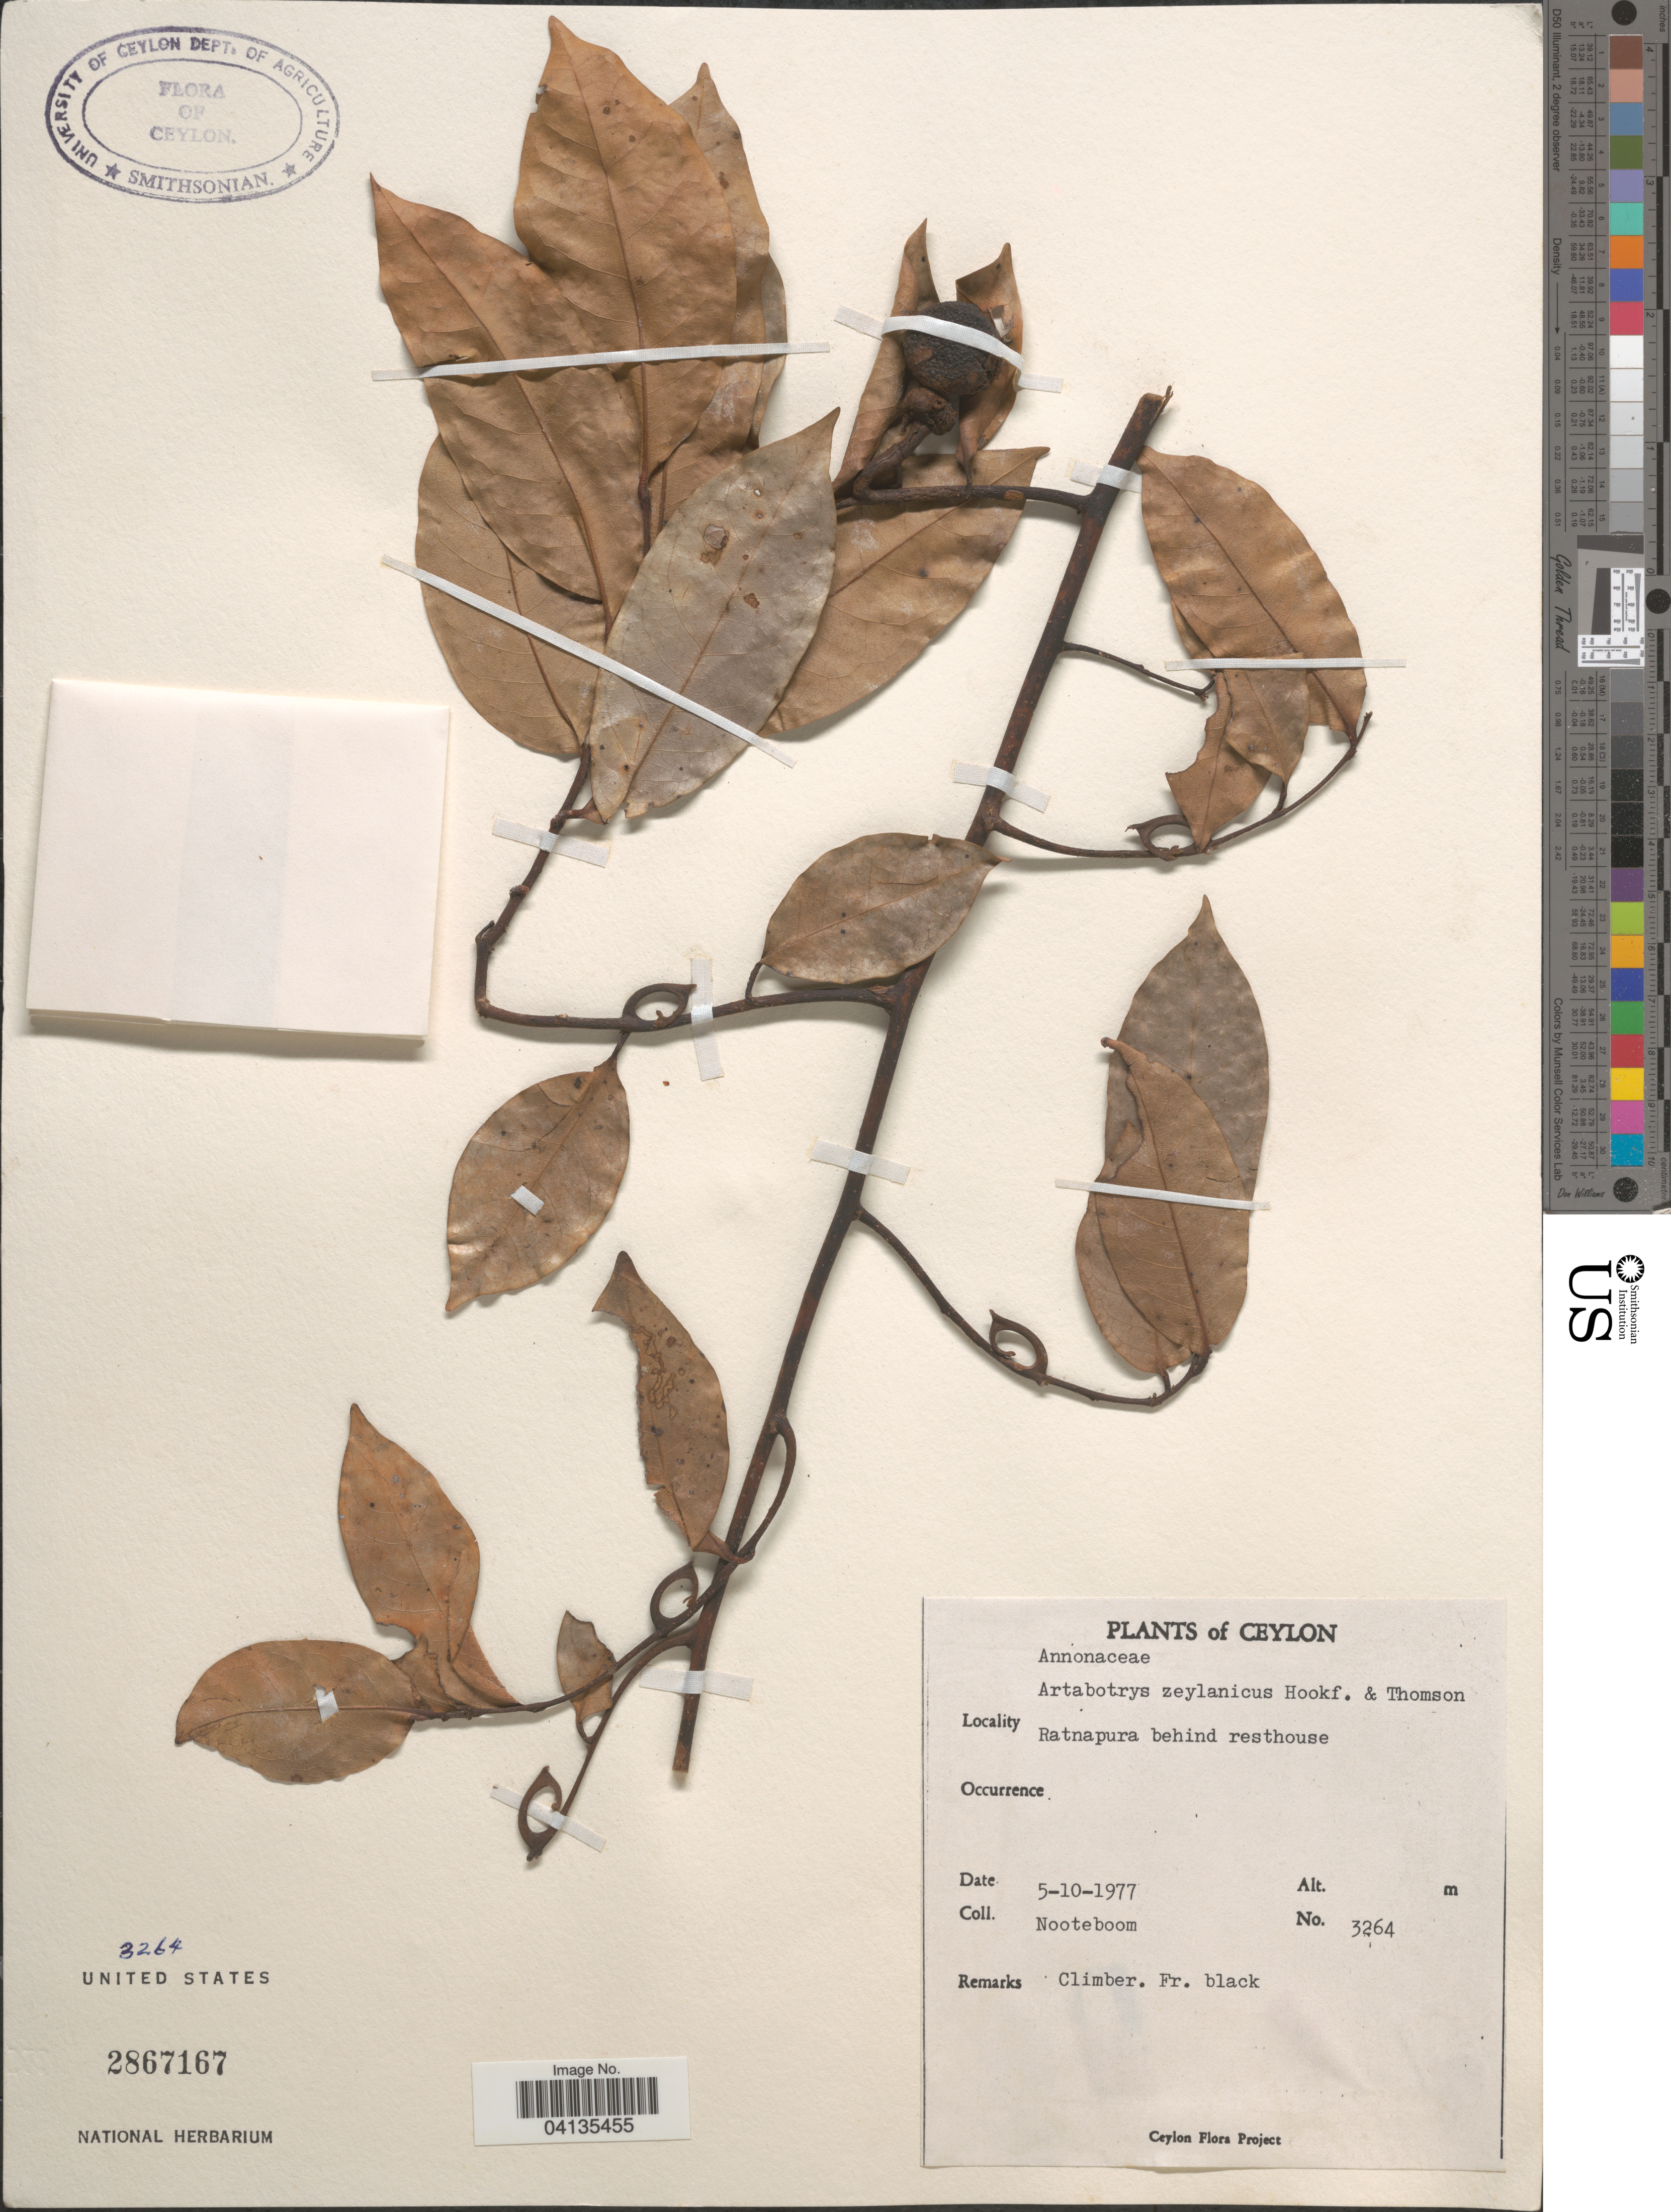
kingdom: Plantae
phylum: Tracheophyta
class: Magnoliopsida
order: Magnoliales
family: Annonaceae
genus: Artabotrys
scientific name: Artabotrys zeylanicus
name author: Hook. f. & Thomson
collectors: Nooteboom, --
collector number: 3264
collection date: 1977-10-05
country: Sri Lanka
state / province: Sabaragamuwa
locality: Ceylon. Ratnapura behind resthouse.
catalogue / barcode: US 2867167